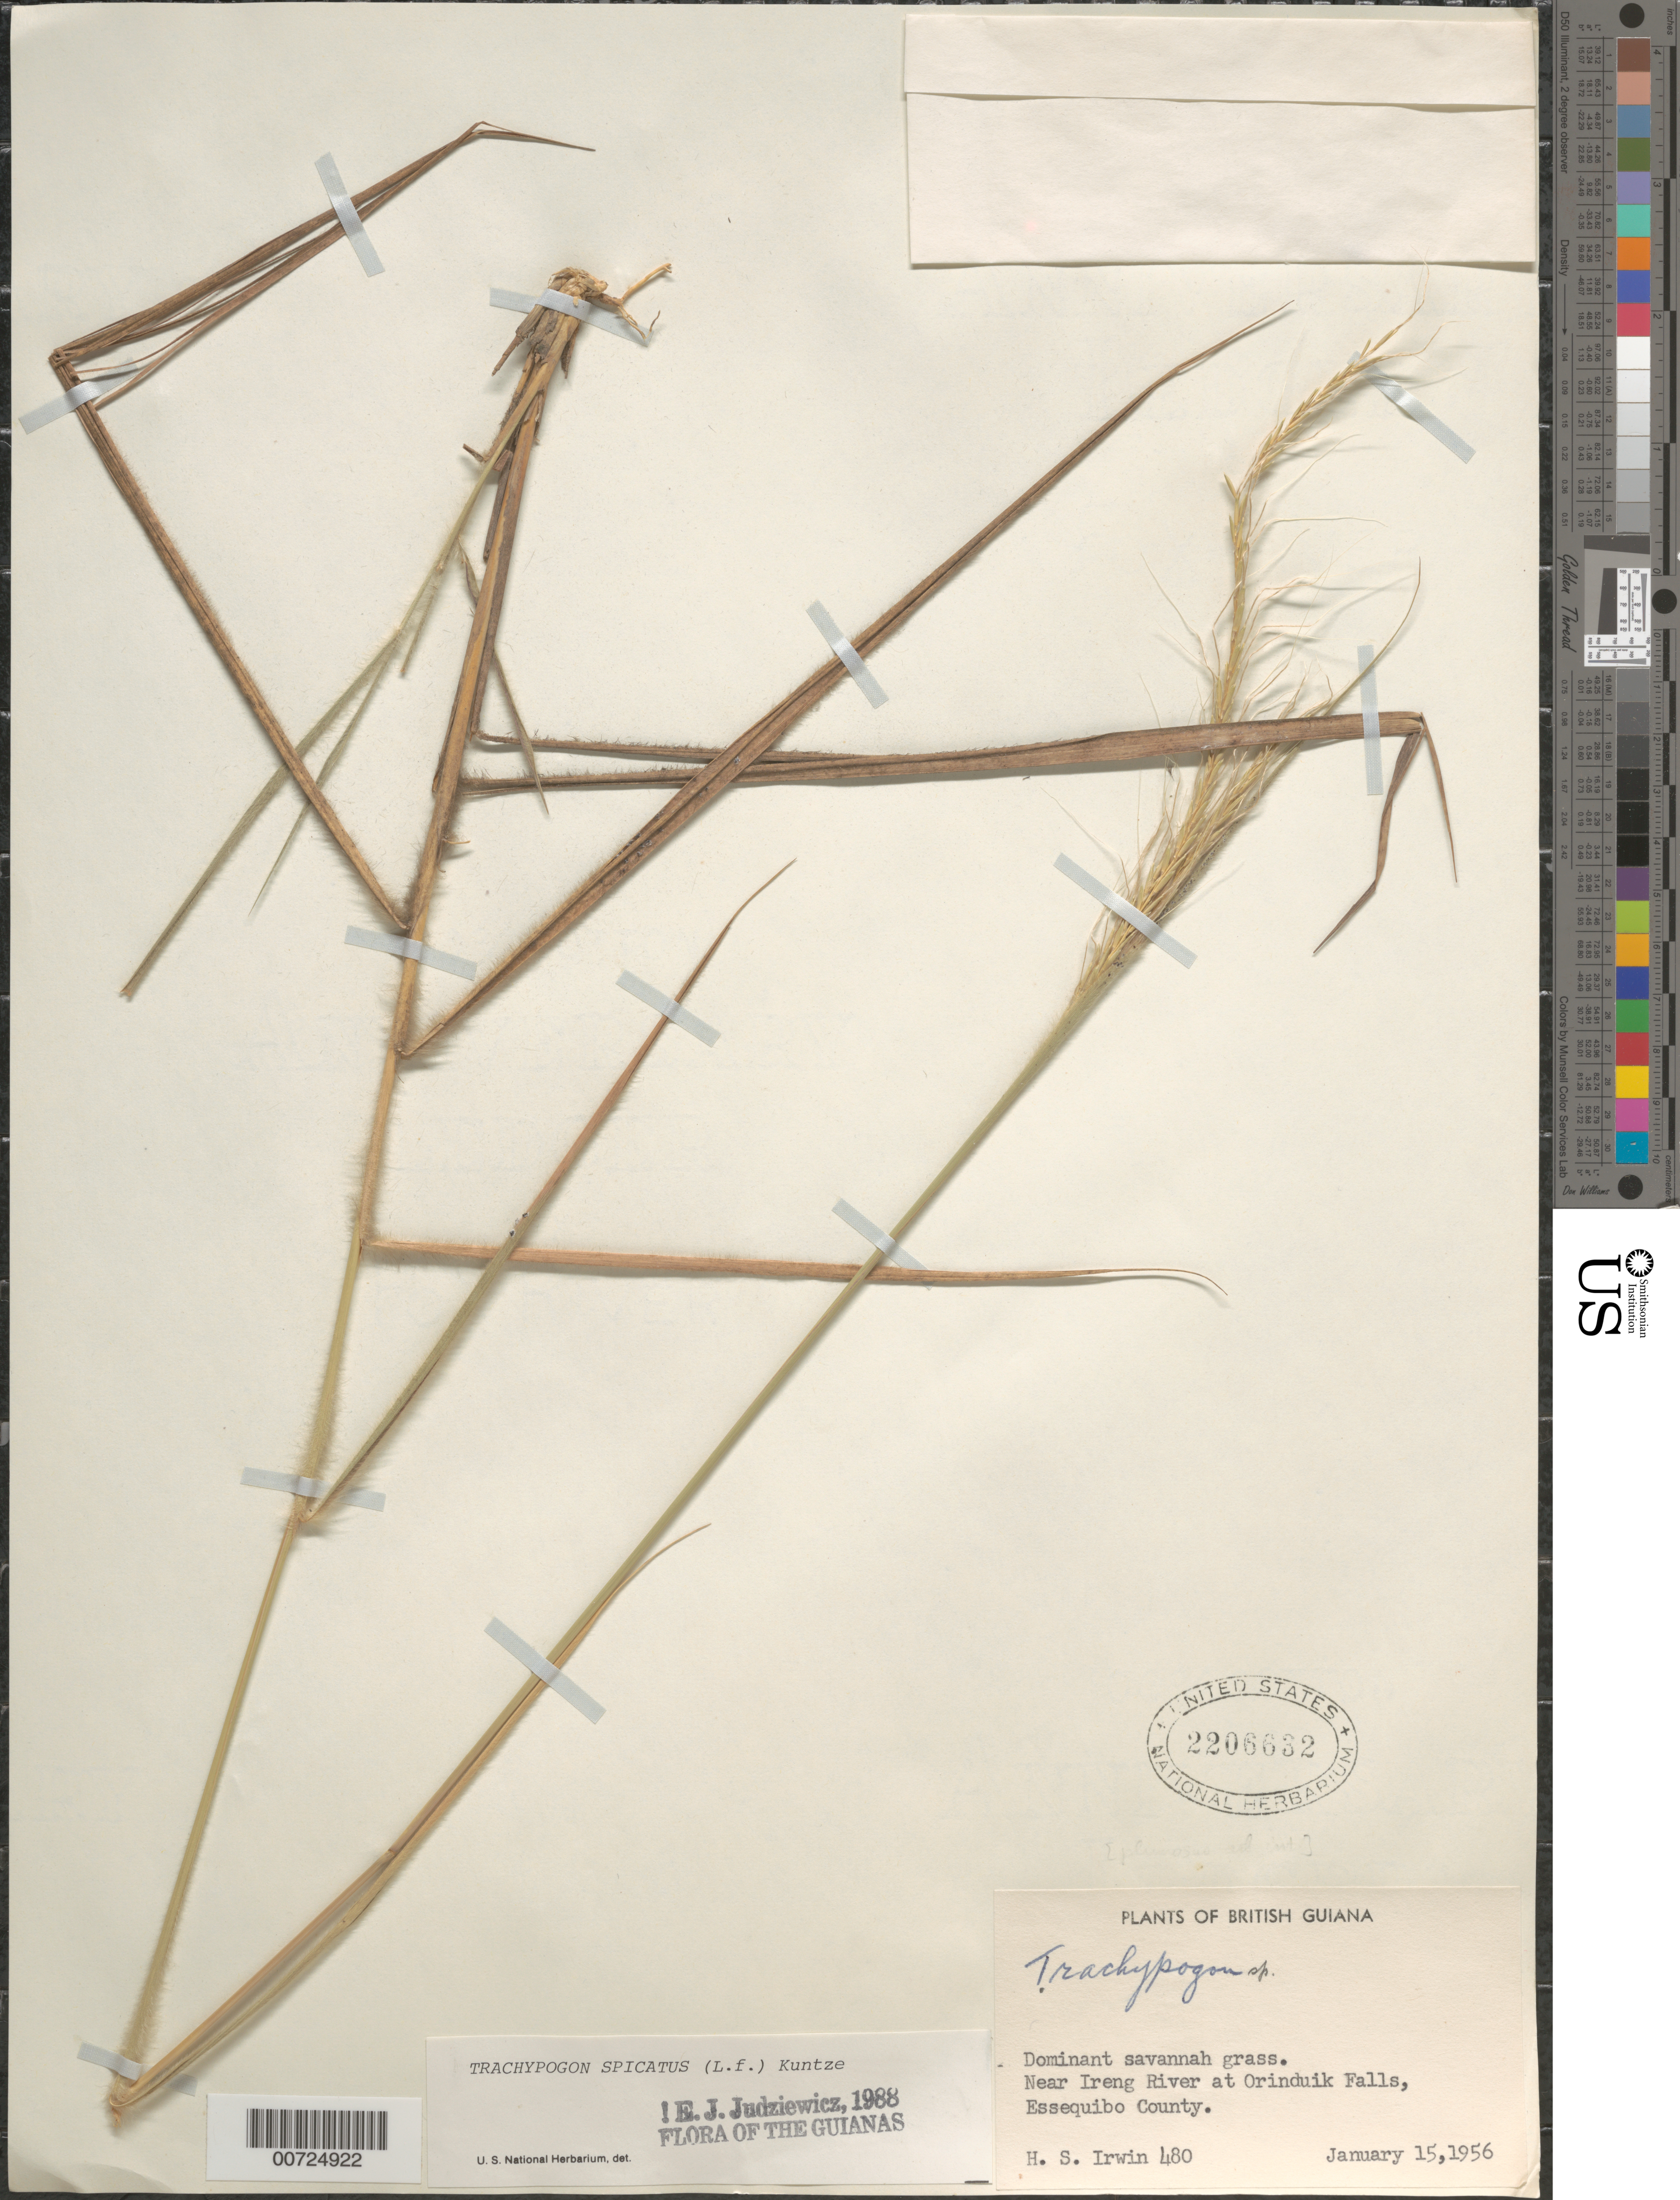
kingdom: Plantae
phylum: Tracheophyta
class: Liliopsida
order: Poales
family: Poaceae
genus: Trachypogon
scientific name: Trachypogon spicatus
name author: (L. f.) Kuntze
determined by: Judziewicz, E. J.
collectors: H. Irwin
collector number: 480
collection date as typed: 15-Jan-56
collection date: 1956-01-15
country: Guyana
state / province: Potaro-Siparuni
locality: Ireng R., Orinduik Falls, Essequibo County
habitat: Savanna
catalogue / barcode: US 2206632